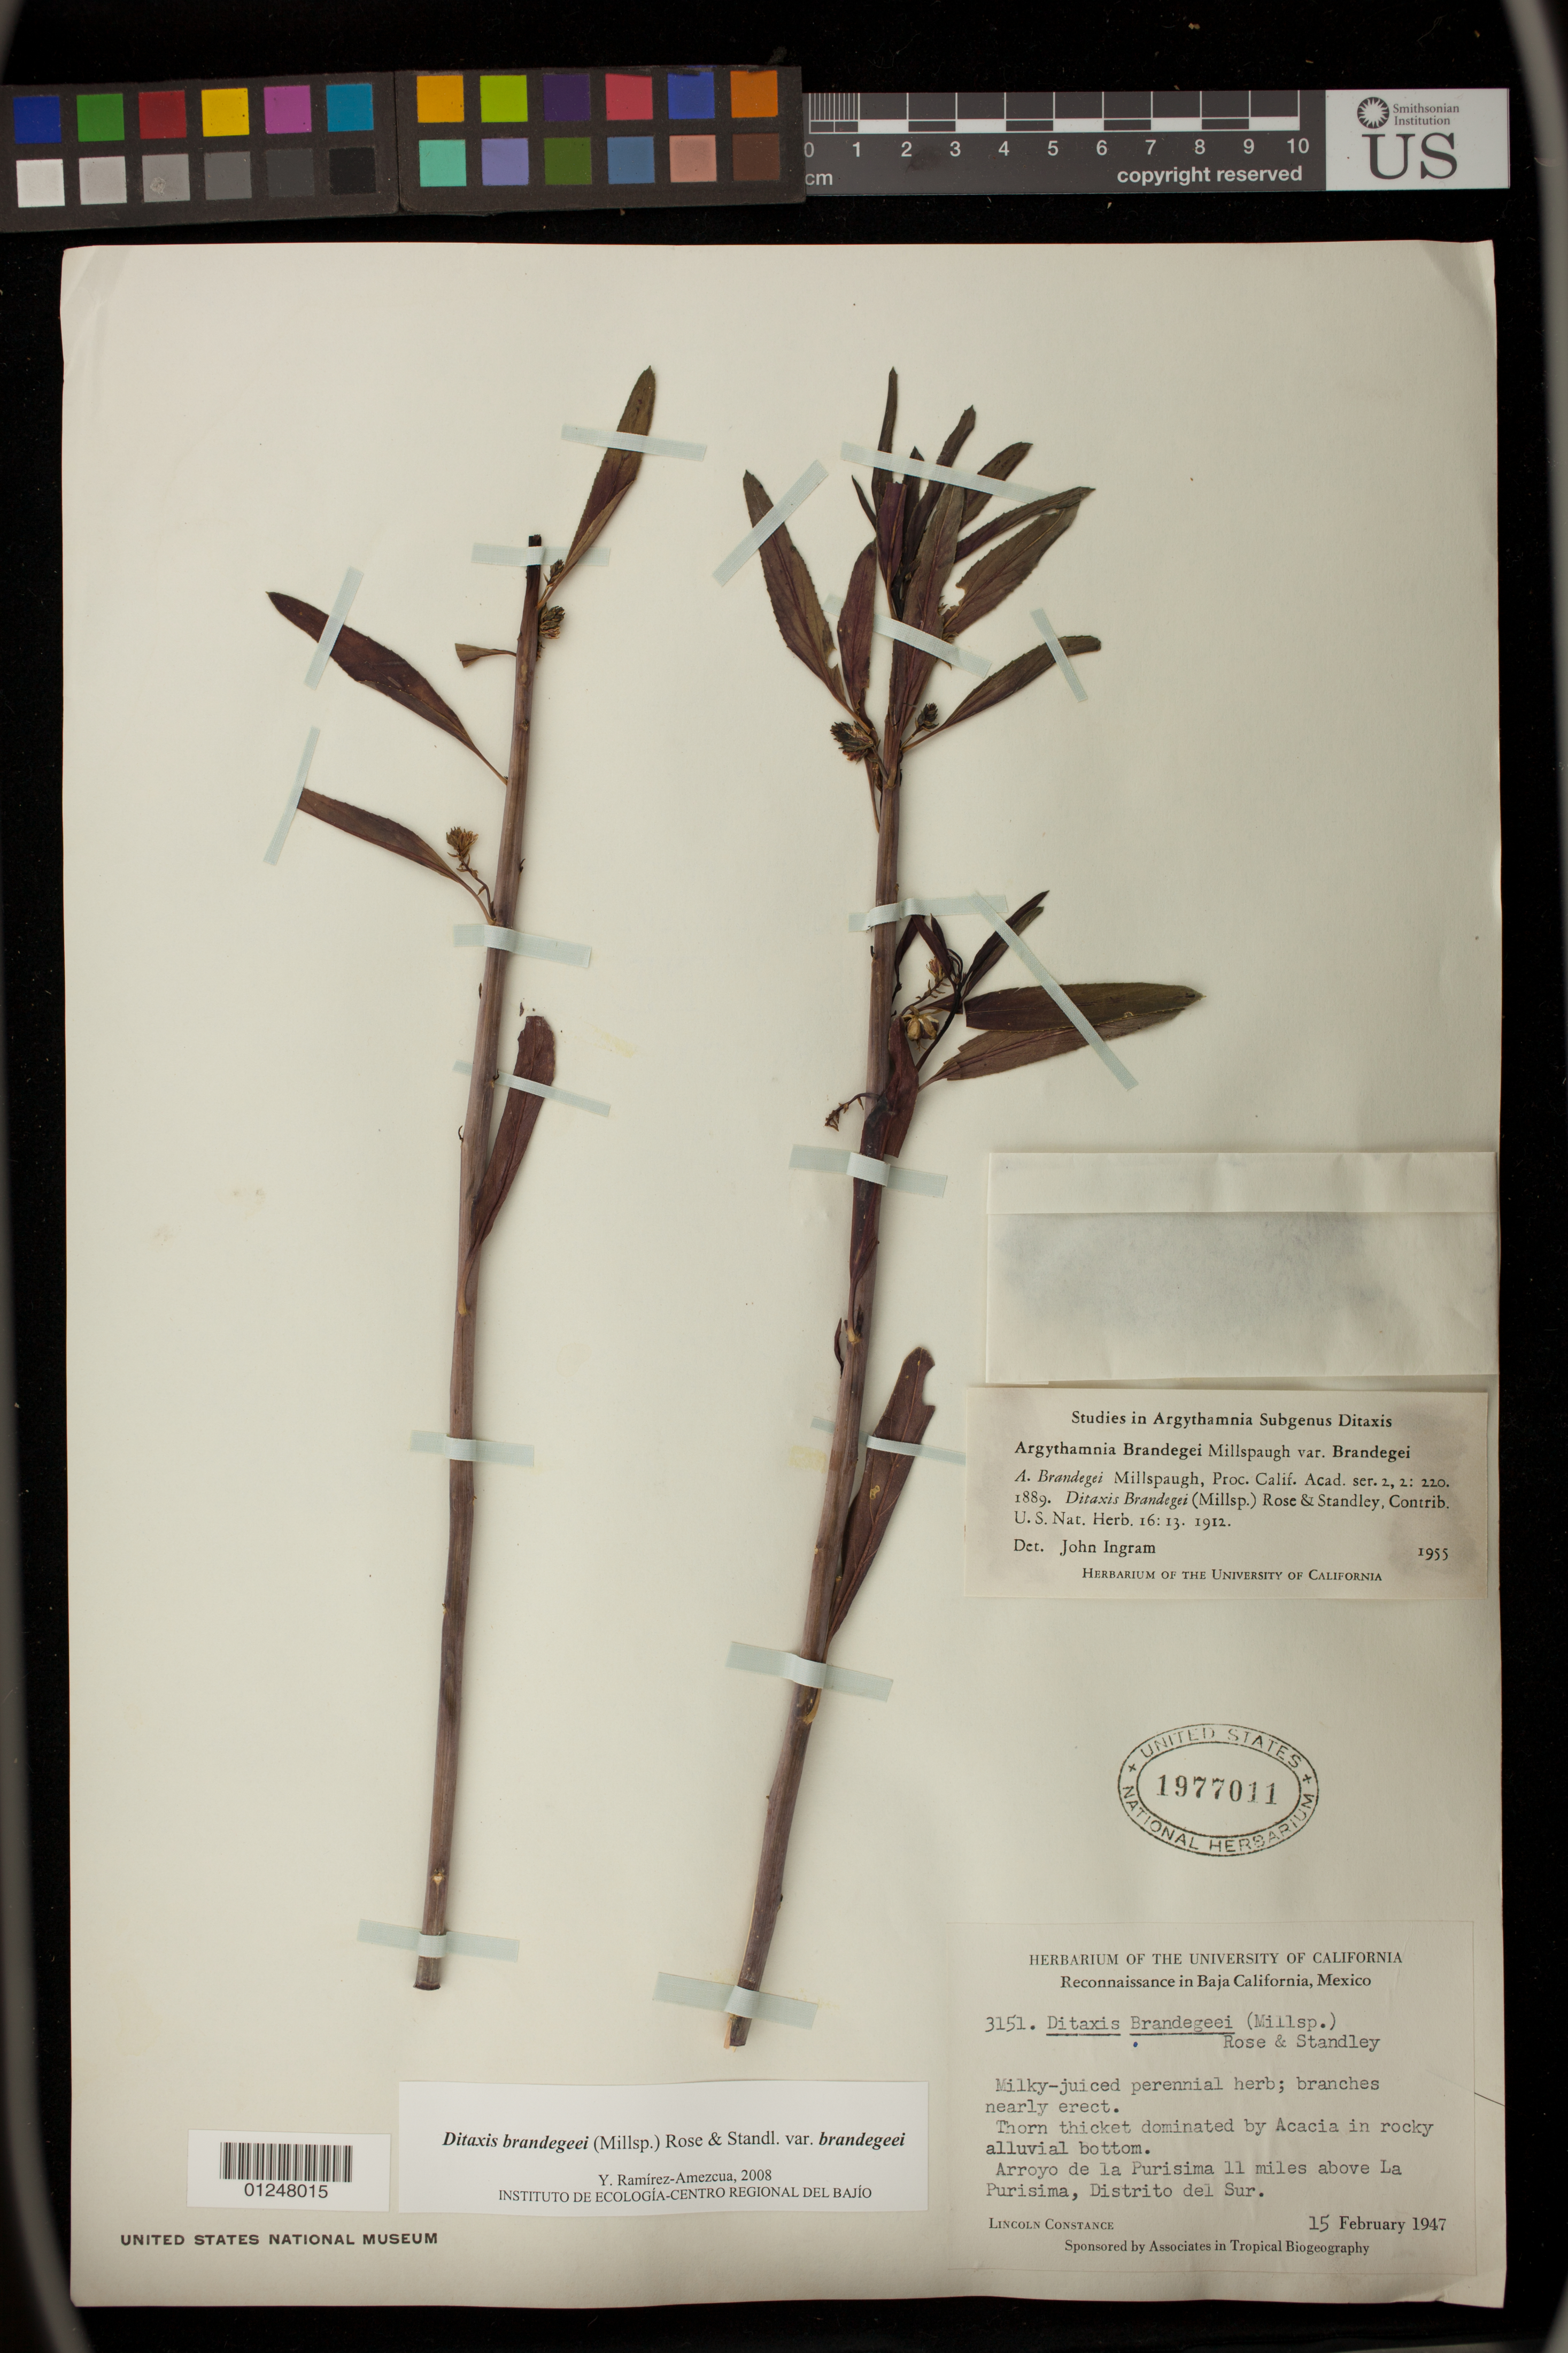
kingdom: Plantae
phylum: Tracheophyta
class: Magnoliopsida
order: Malpighiales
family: Euphorbiaceae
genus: Argythamnia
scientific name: Argythamnia brandegeei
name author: Millsp.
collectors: L. Constance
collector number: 3151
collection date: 1947-02-15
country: Mexico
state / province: Baja California Sur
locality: Arroyo de la Purisima 11 miles above La Purisima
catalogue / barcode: US 1977011